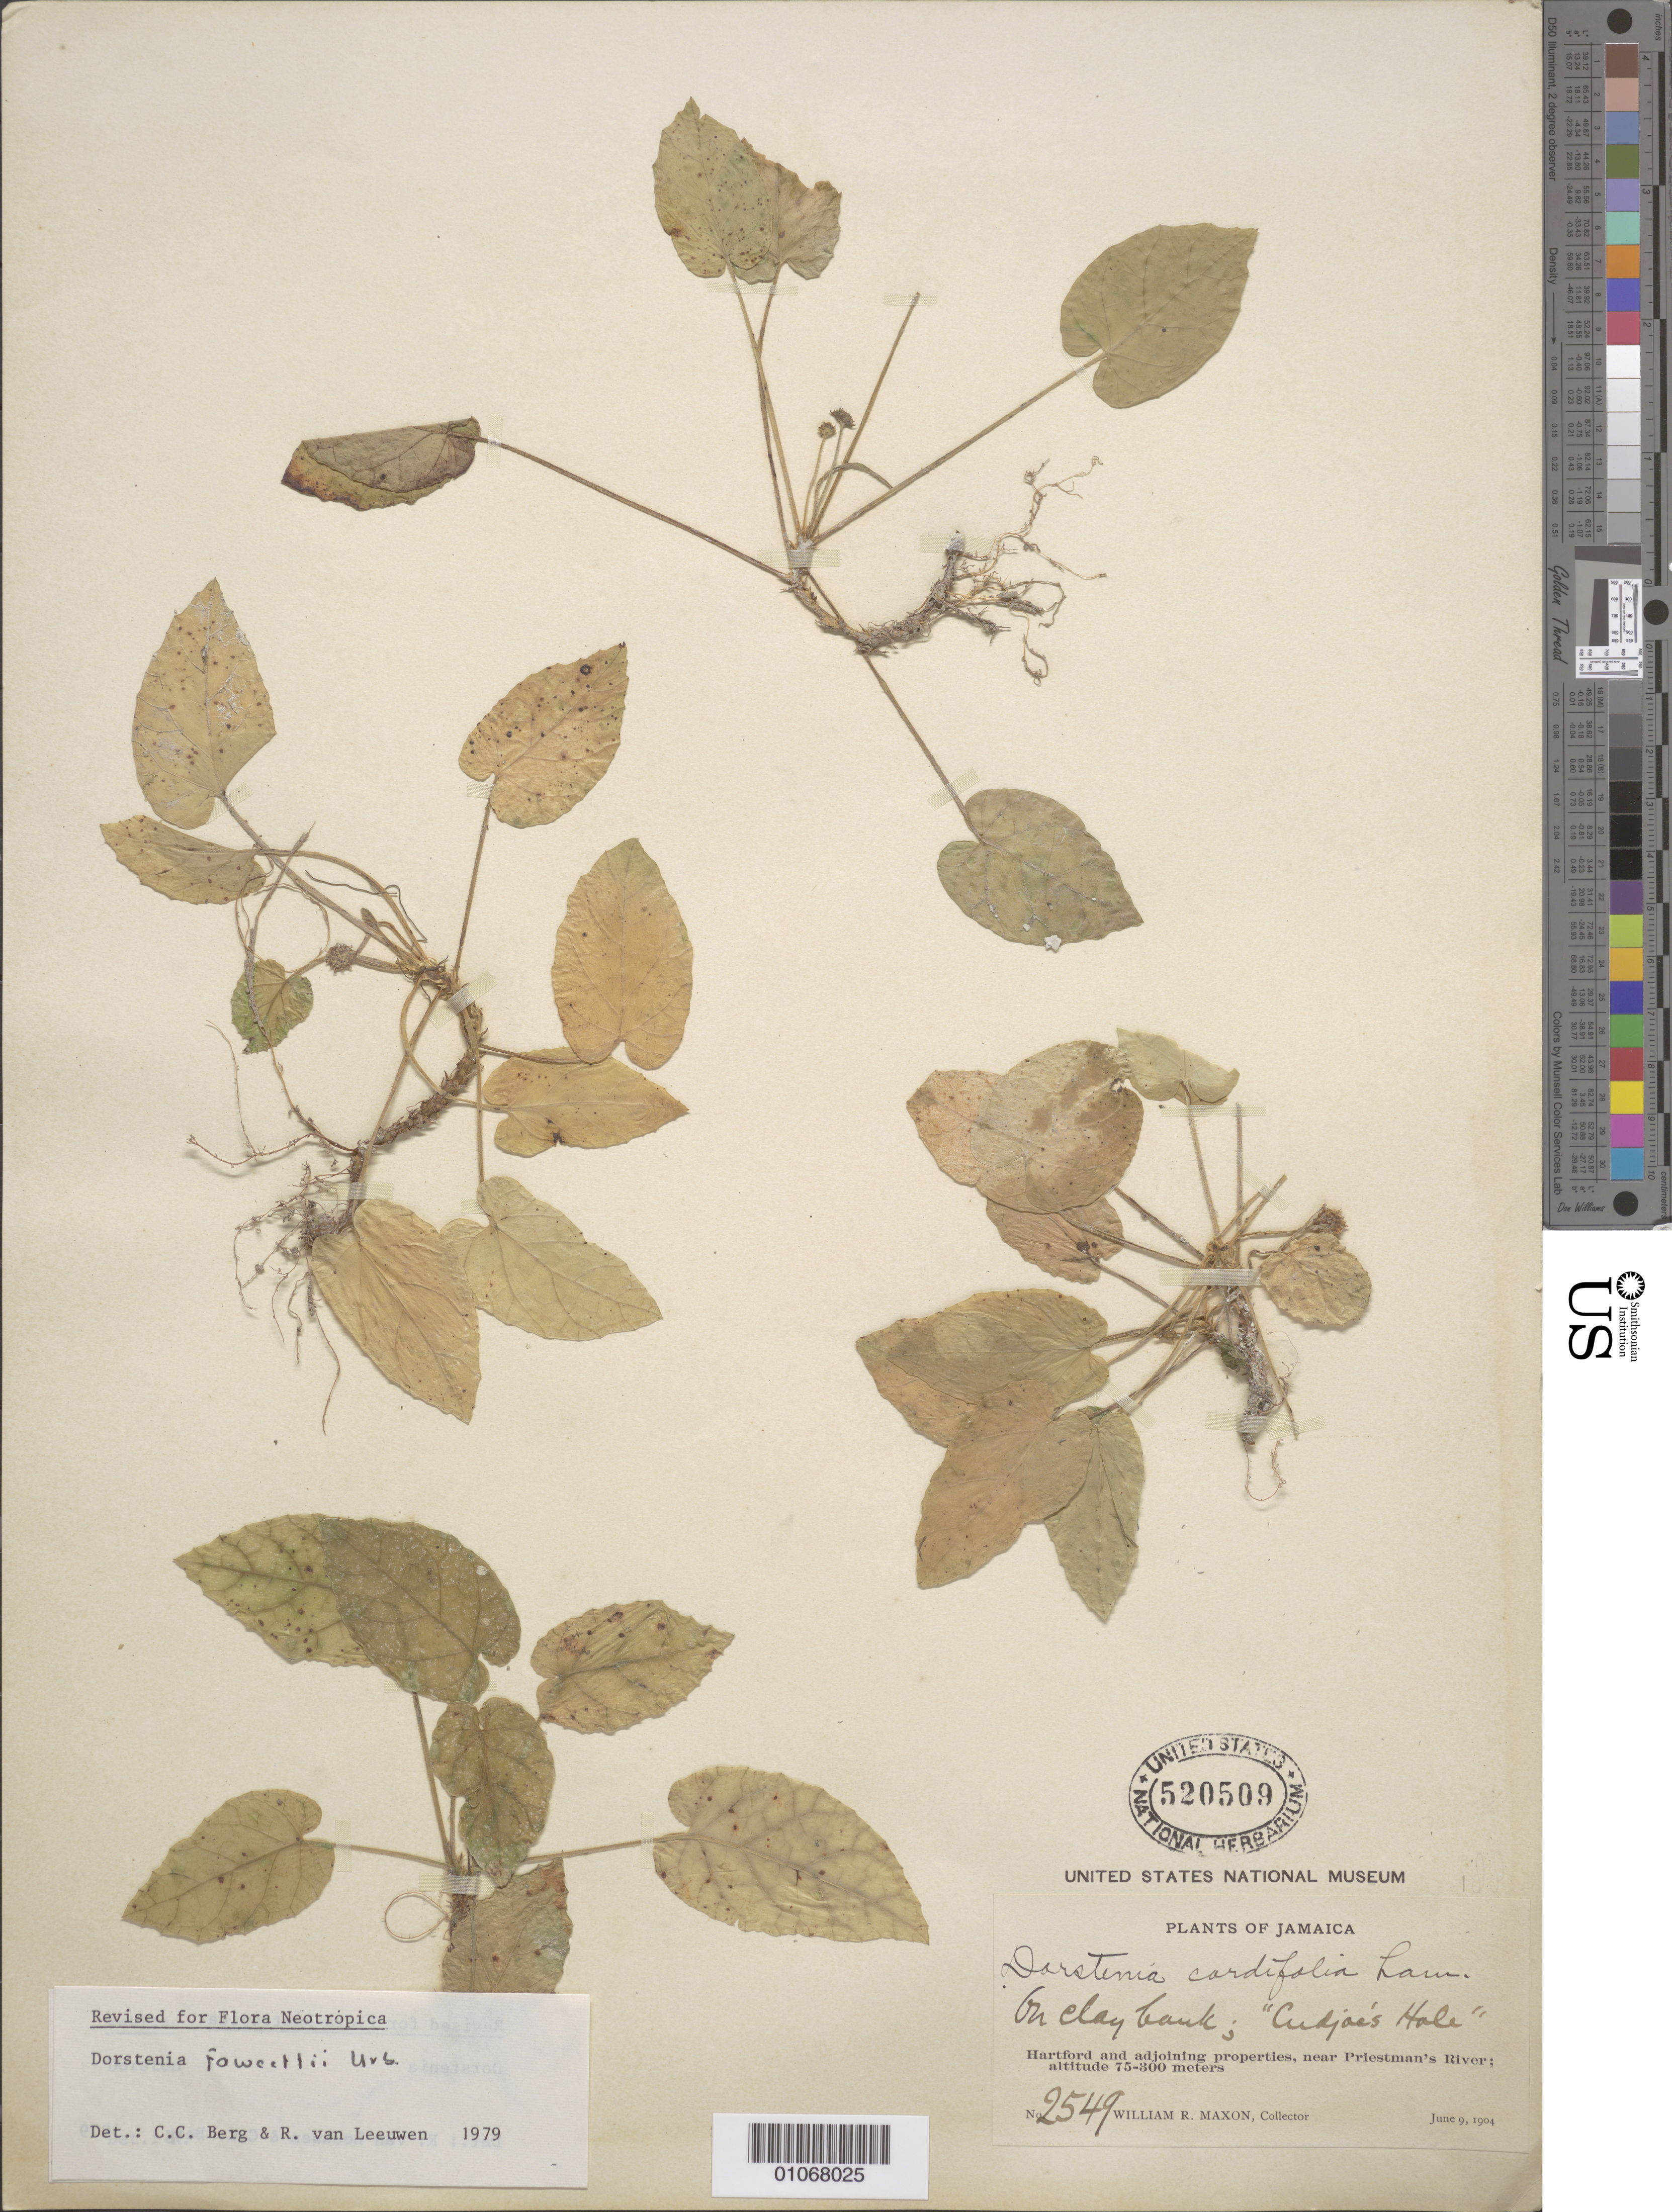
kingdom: Plantae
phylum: Tracheophyta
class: Magnoliopsida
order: Rosales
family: Moraceae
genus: Dorstenia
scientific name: Dorstenia fawcettii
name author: Urb.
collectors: W. R. Maxon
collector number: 2549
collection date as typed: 09 Jun 1904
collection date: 1904-06-09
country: Jamaica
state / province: Westmoreland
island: Jamaica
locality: Hartford and adjoining properties near Priestman's.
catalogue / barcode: US 520509